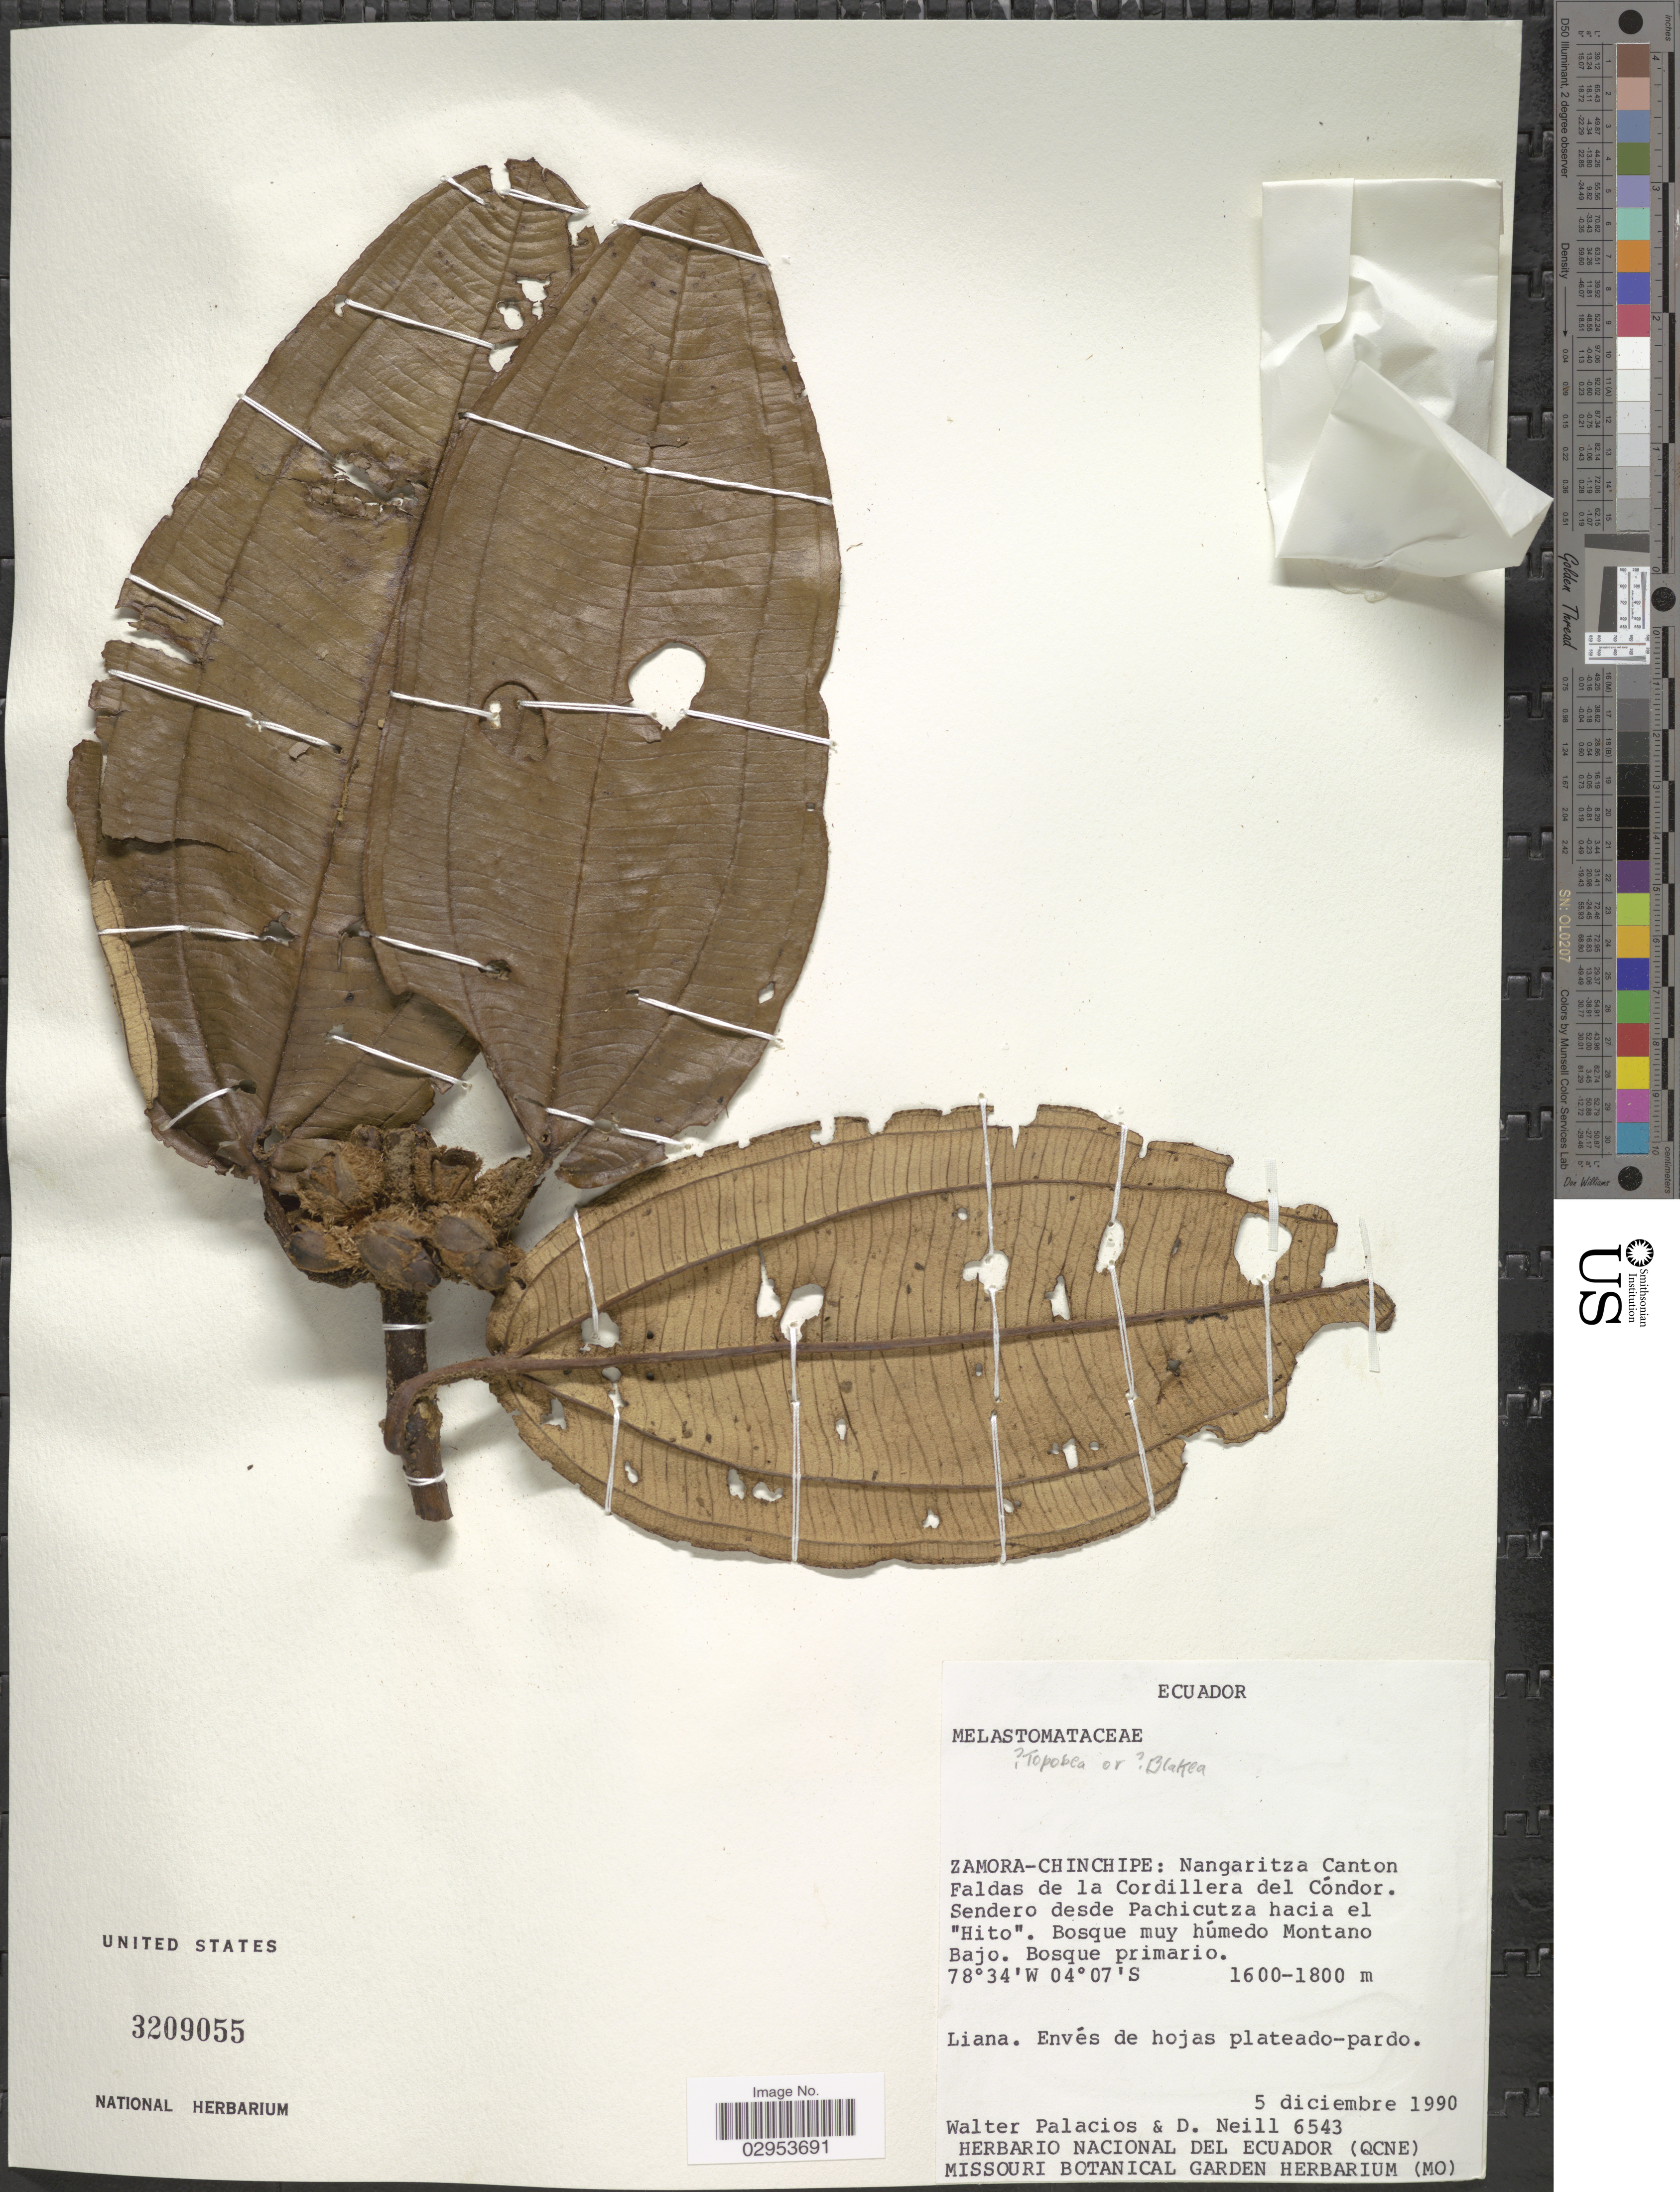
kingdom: Plantae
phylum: Tracheophyta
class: Magnoliopsida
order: Myrtales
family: Melastomataceae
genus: Blakea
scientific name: Blakea sp.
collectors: W. Palacios & D. Neill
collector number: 6543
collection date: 1990-12-05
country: Ecuador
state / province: Zamora-Chinchipe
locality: Zamora-Chinchipe: Nangaritza Cantón. Faldas de la Cordillera del Cóndor. Sendero desde Pachicutza hacia el 'Hito'. Bosque muy húmedo Montano Bajo.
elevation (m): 1600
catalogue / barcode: US 3209055